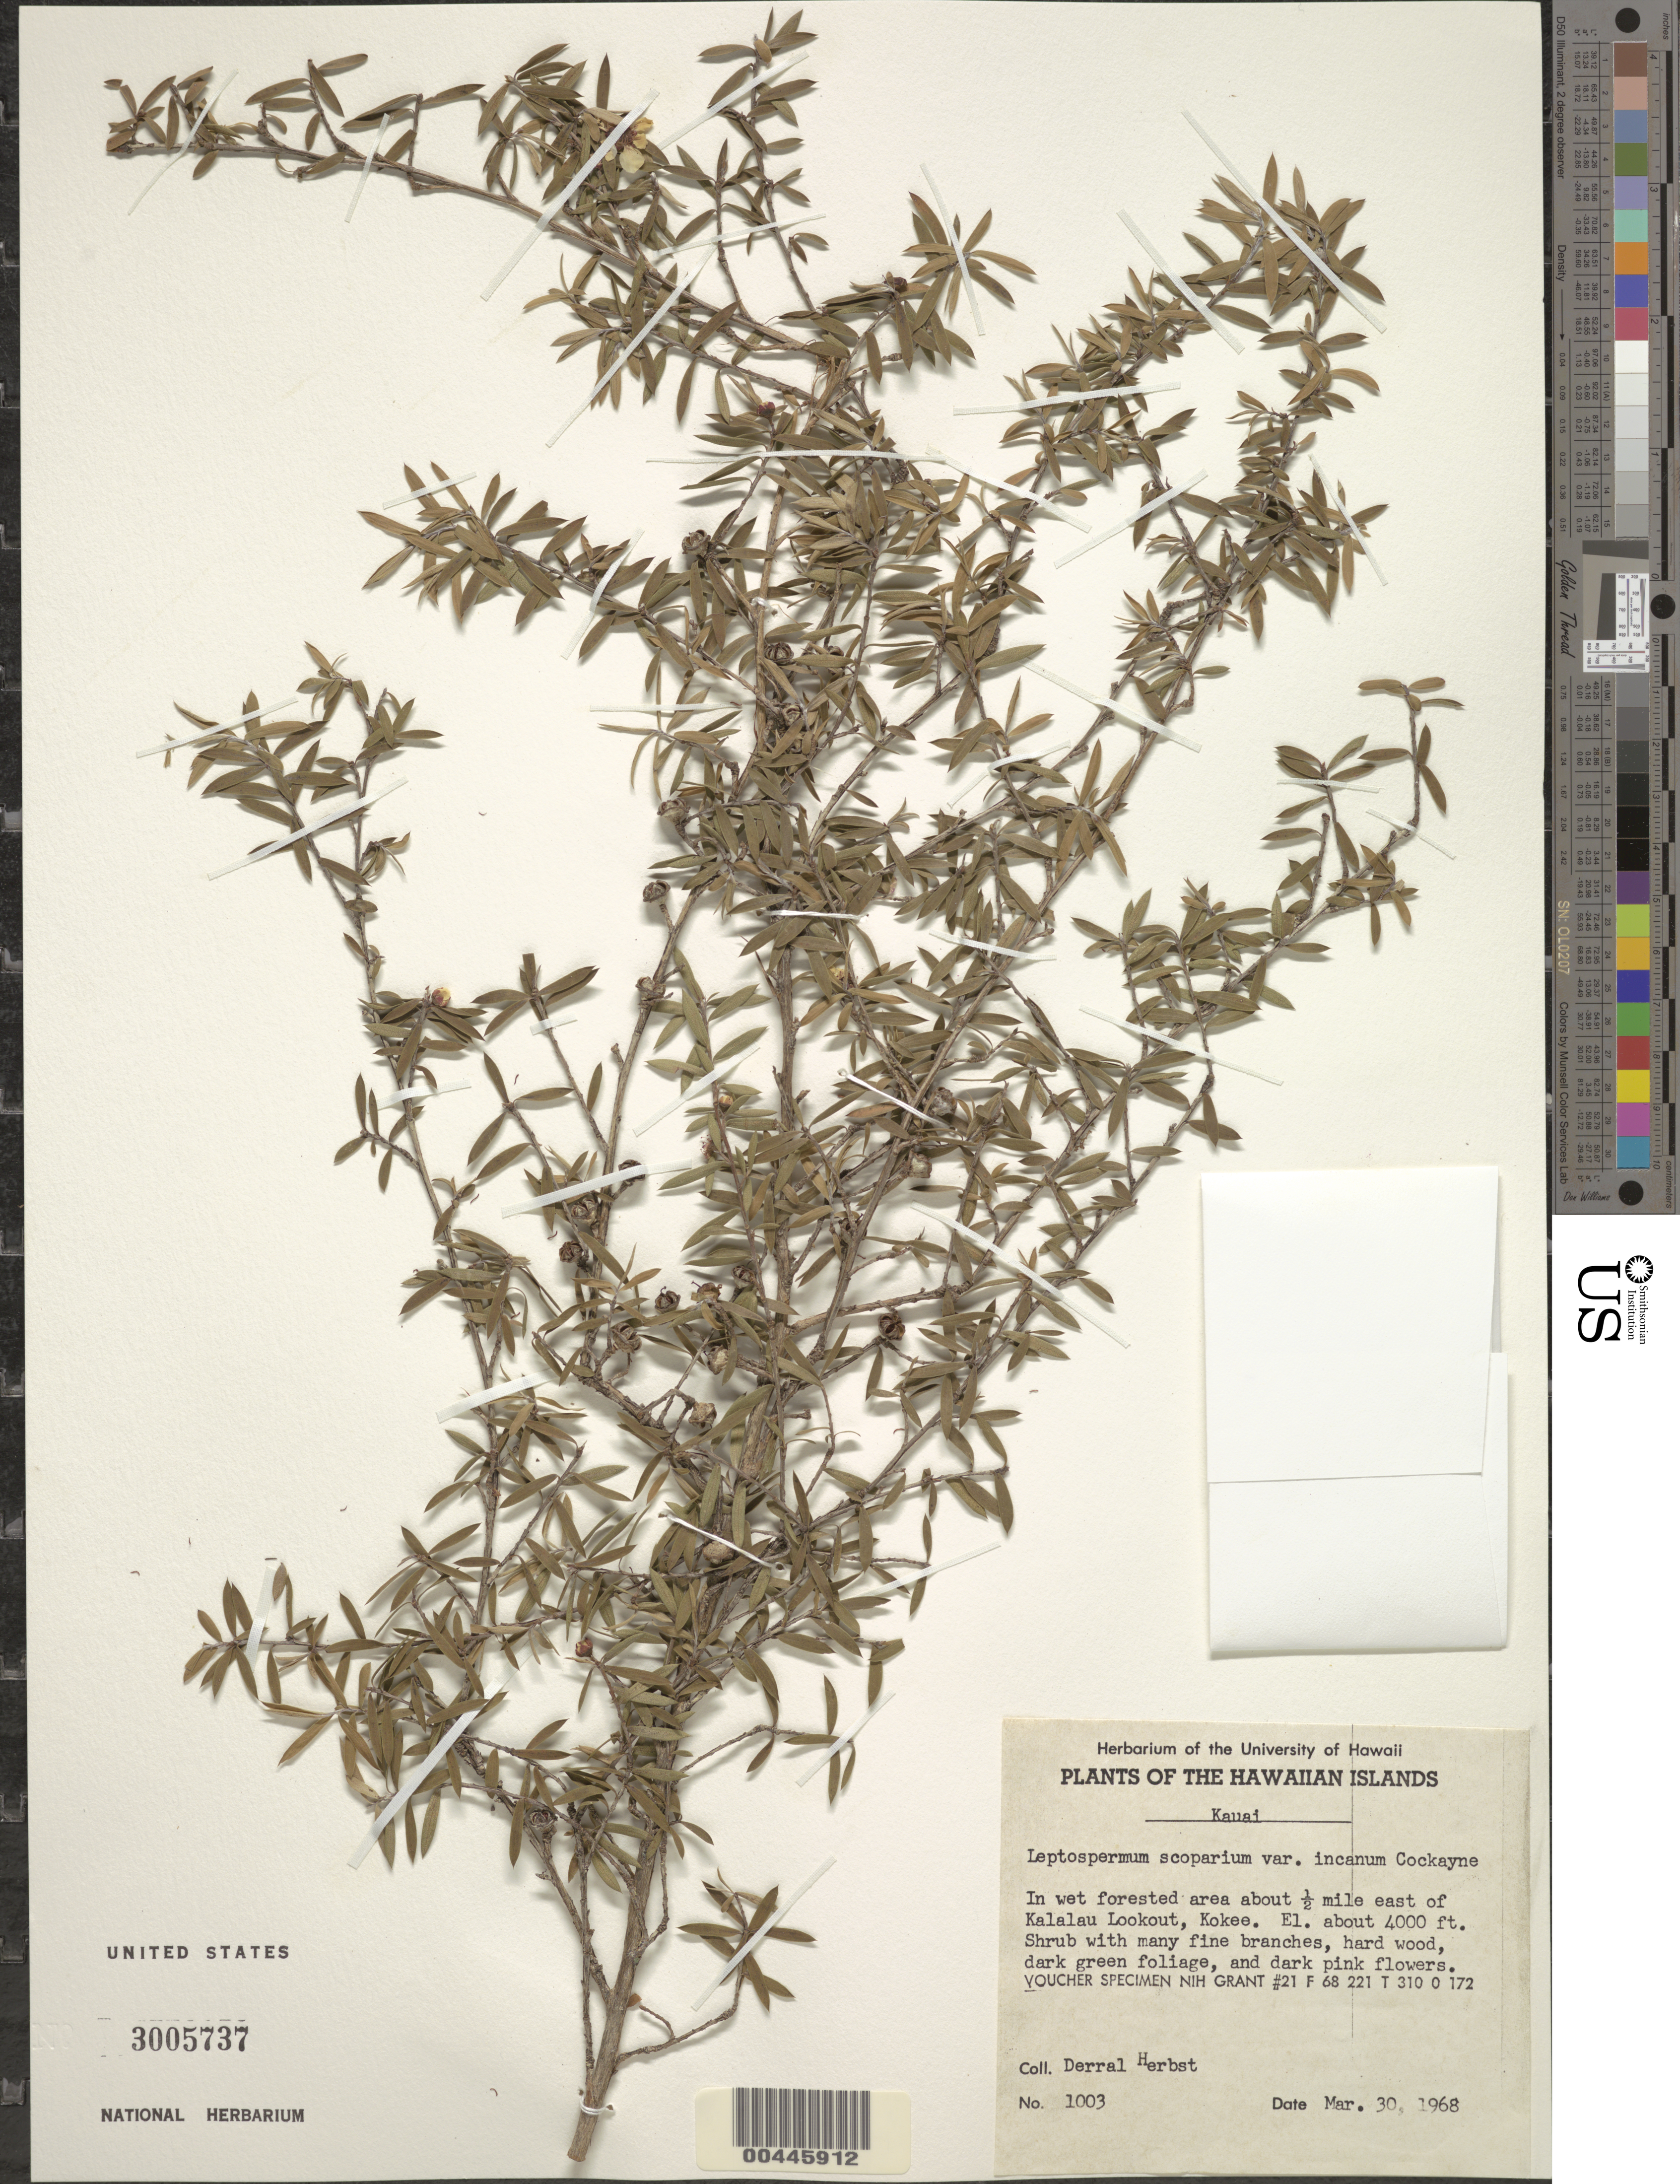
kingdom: Plantae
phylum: Tracheophyta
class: Magnoliopsida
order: Myrtales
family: Myrtaceae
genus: Leptospermum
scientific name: Leptospermum scoparium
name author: J.R. Forst. & G. Forst.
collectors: D. R. Herbst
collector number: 1003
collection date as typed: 30 Mar 1968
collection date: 1968-03-30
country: United States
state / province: Hawaii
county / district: Kauai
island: Kaua'i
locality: .50 mi E of Kalalau Lookout, Kokee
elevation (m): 1219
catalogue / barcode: US 3005737